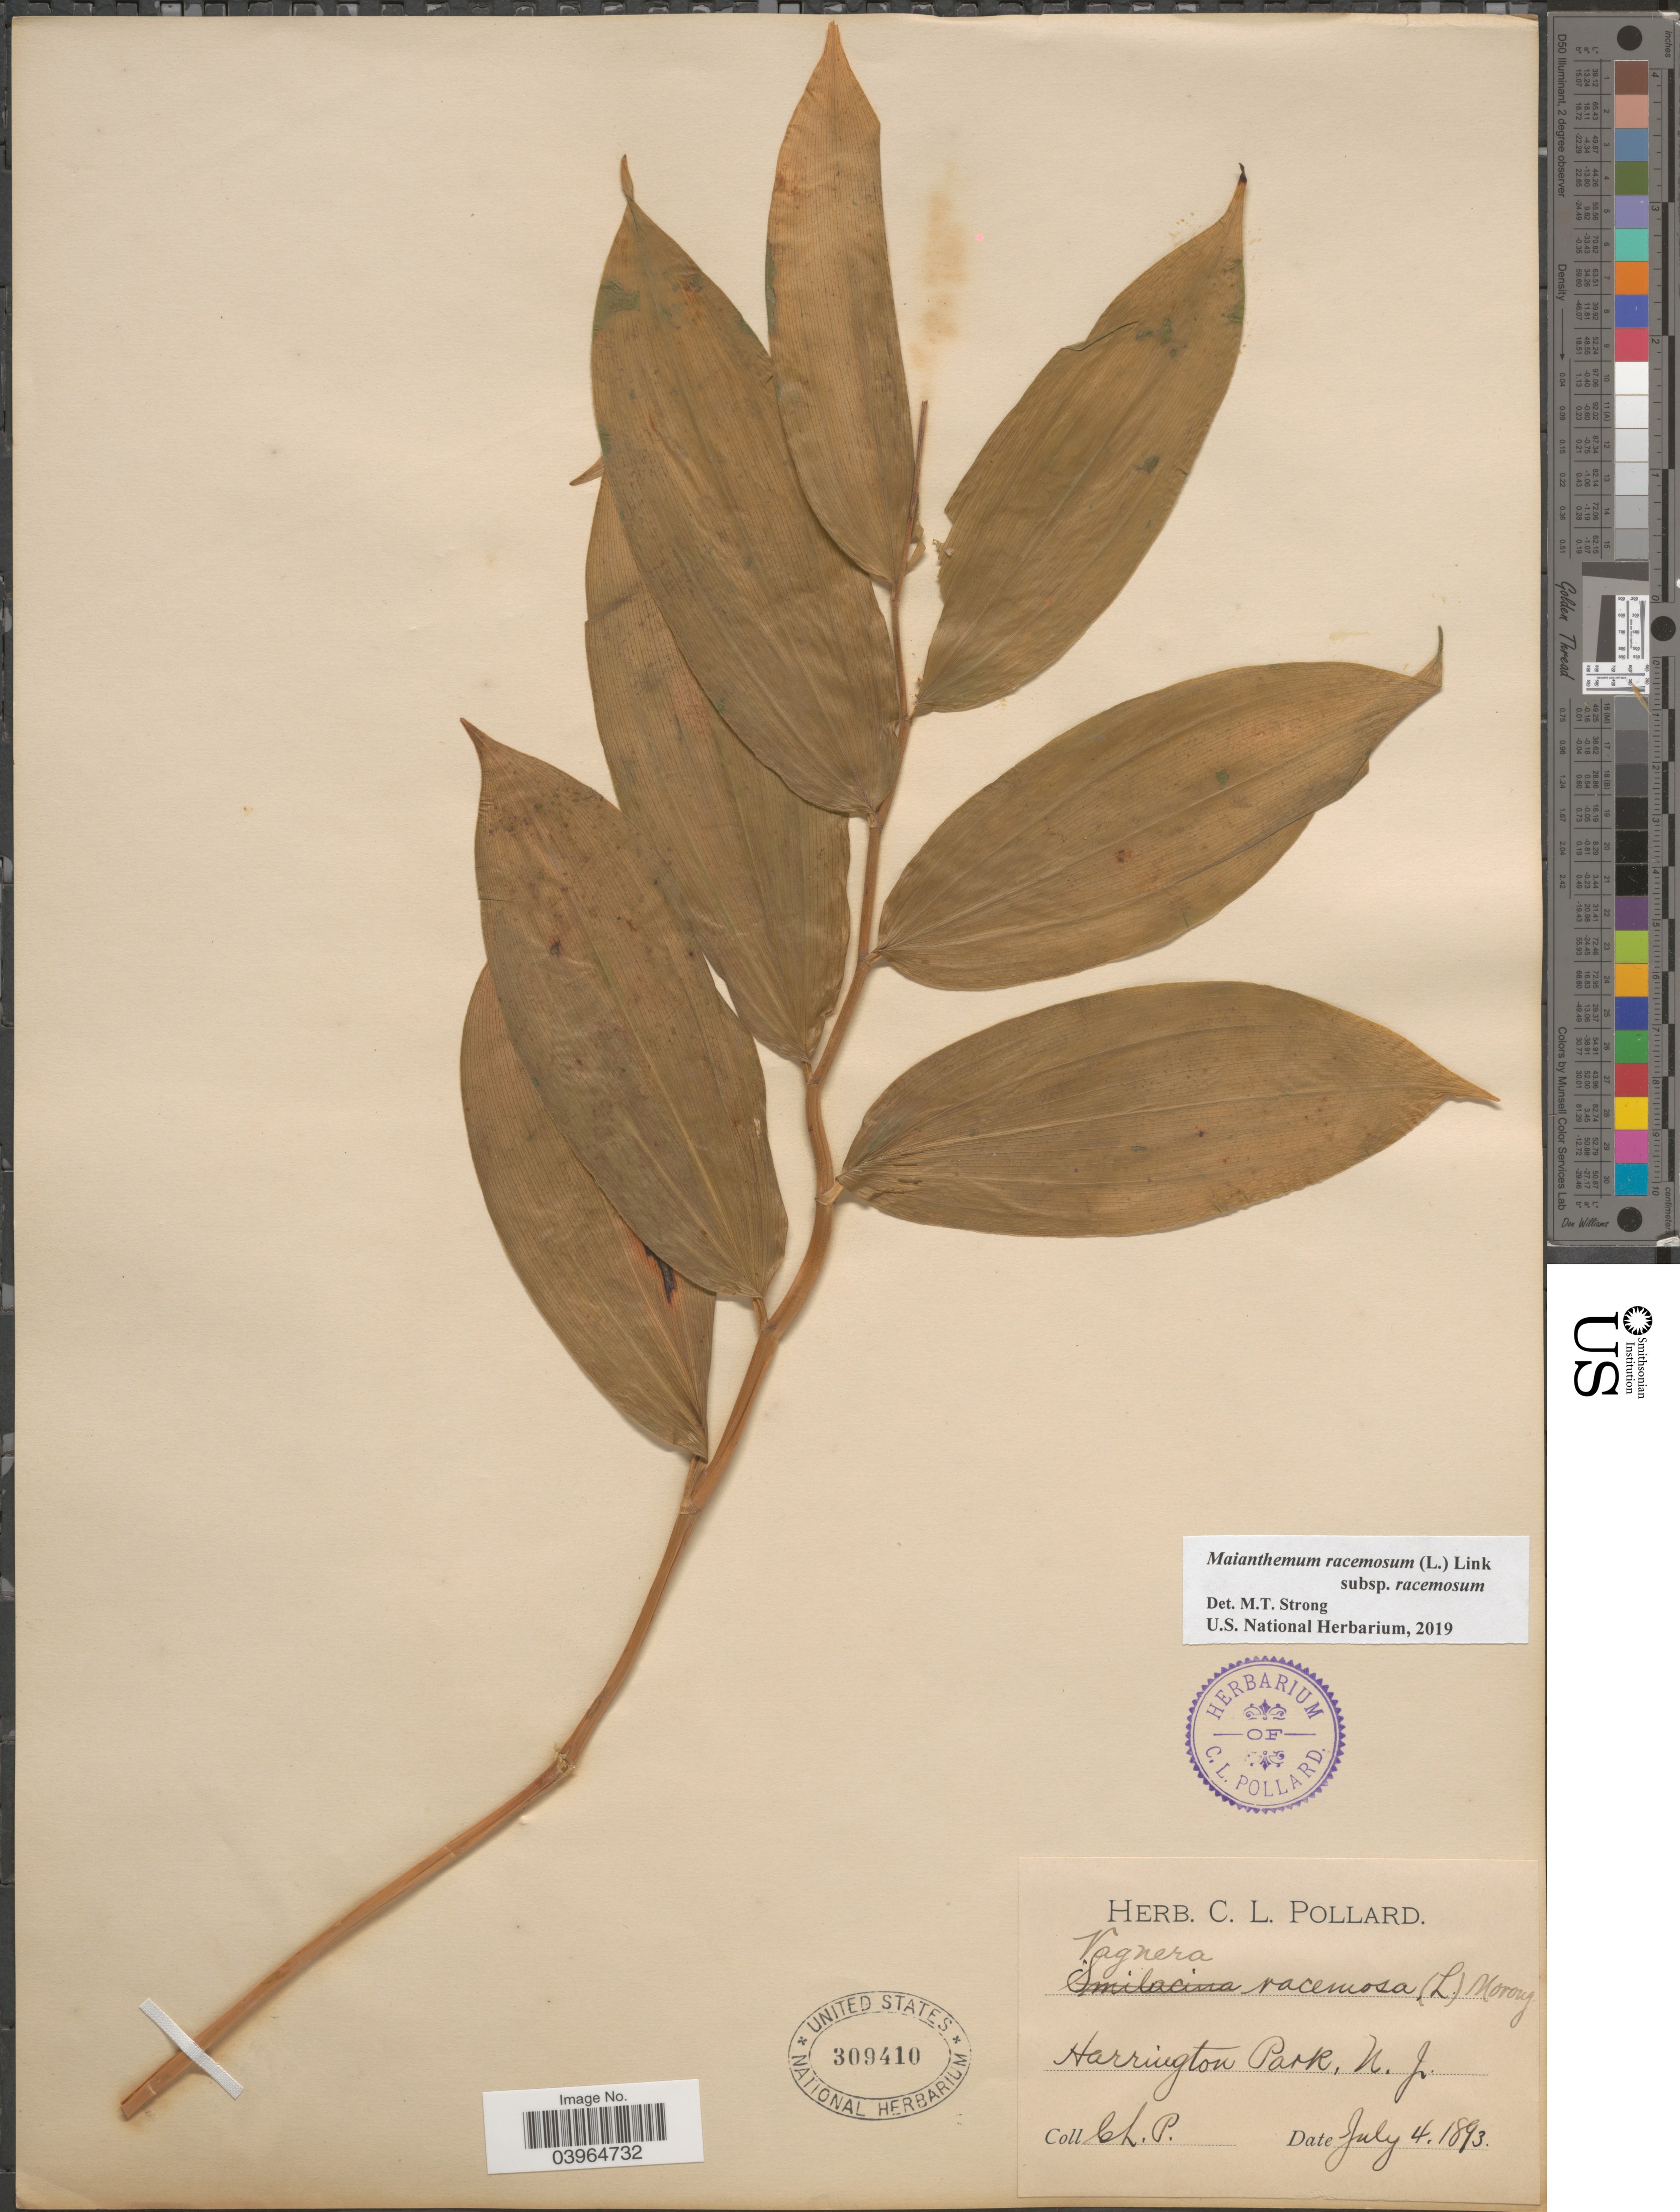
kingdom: Plantae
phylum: Tracheophyta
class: Liliopsida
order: Asparagales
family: Asparagaceae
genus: Maianthemum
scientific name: Maianthemum racemosum subsp. racemosum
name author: (L.) Link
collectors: C. L. Pollard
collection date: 1893-07-04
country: United States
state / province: New Jersey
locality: Harrington Park.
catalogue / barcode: US 309410